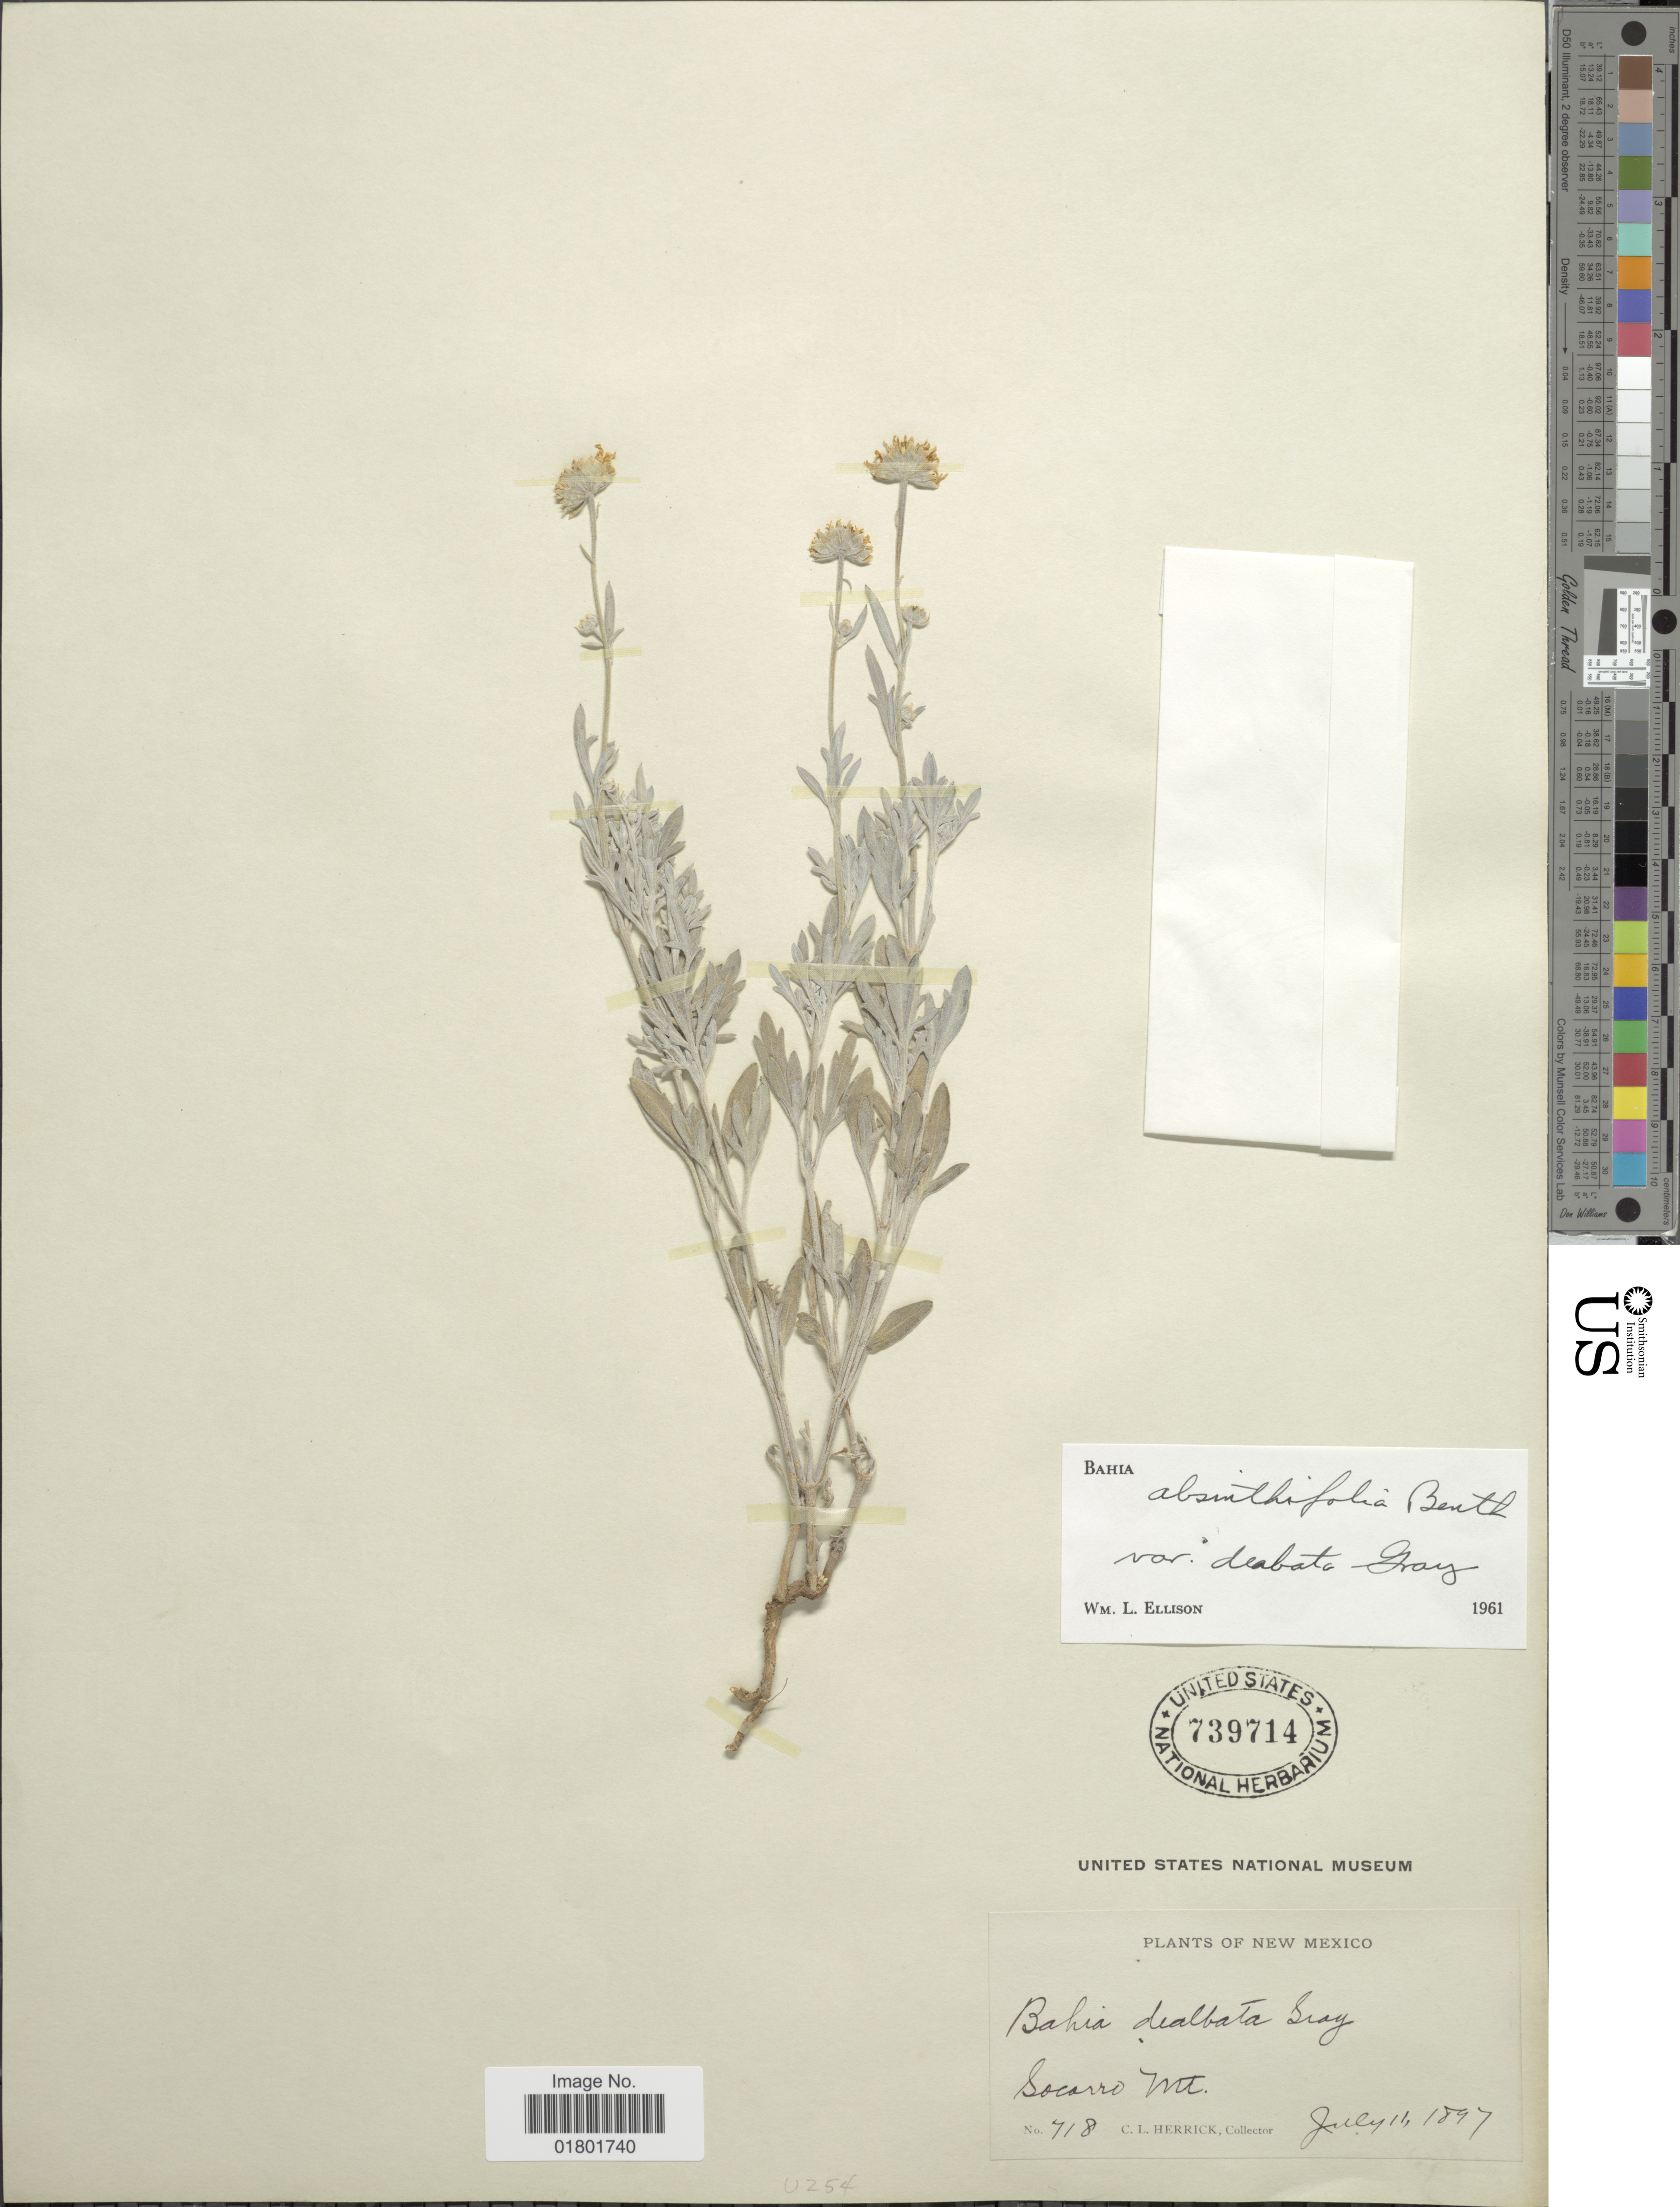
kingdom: Plantae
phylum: Tracheophyta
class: Magnoliopsida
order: Asterales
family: Asteraceae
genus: Bahia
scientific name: Bahia absinthifolia var. dealbata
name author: A. Gray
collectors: C. Herrick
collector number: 718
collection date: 1897-07-14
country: United States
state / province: New Mexico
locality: Socorro Co.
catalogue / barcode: US 739714